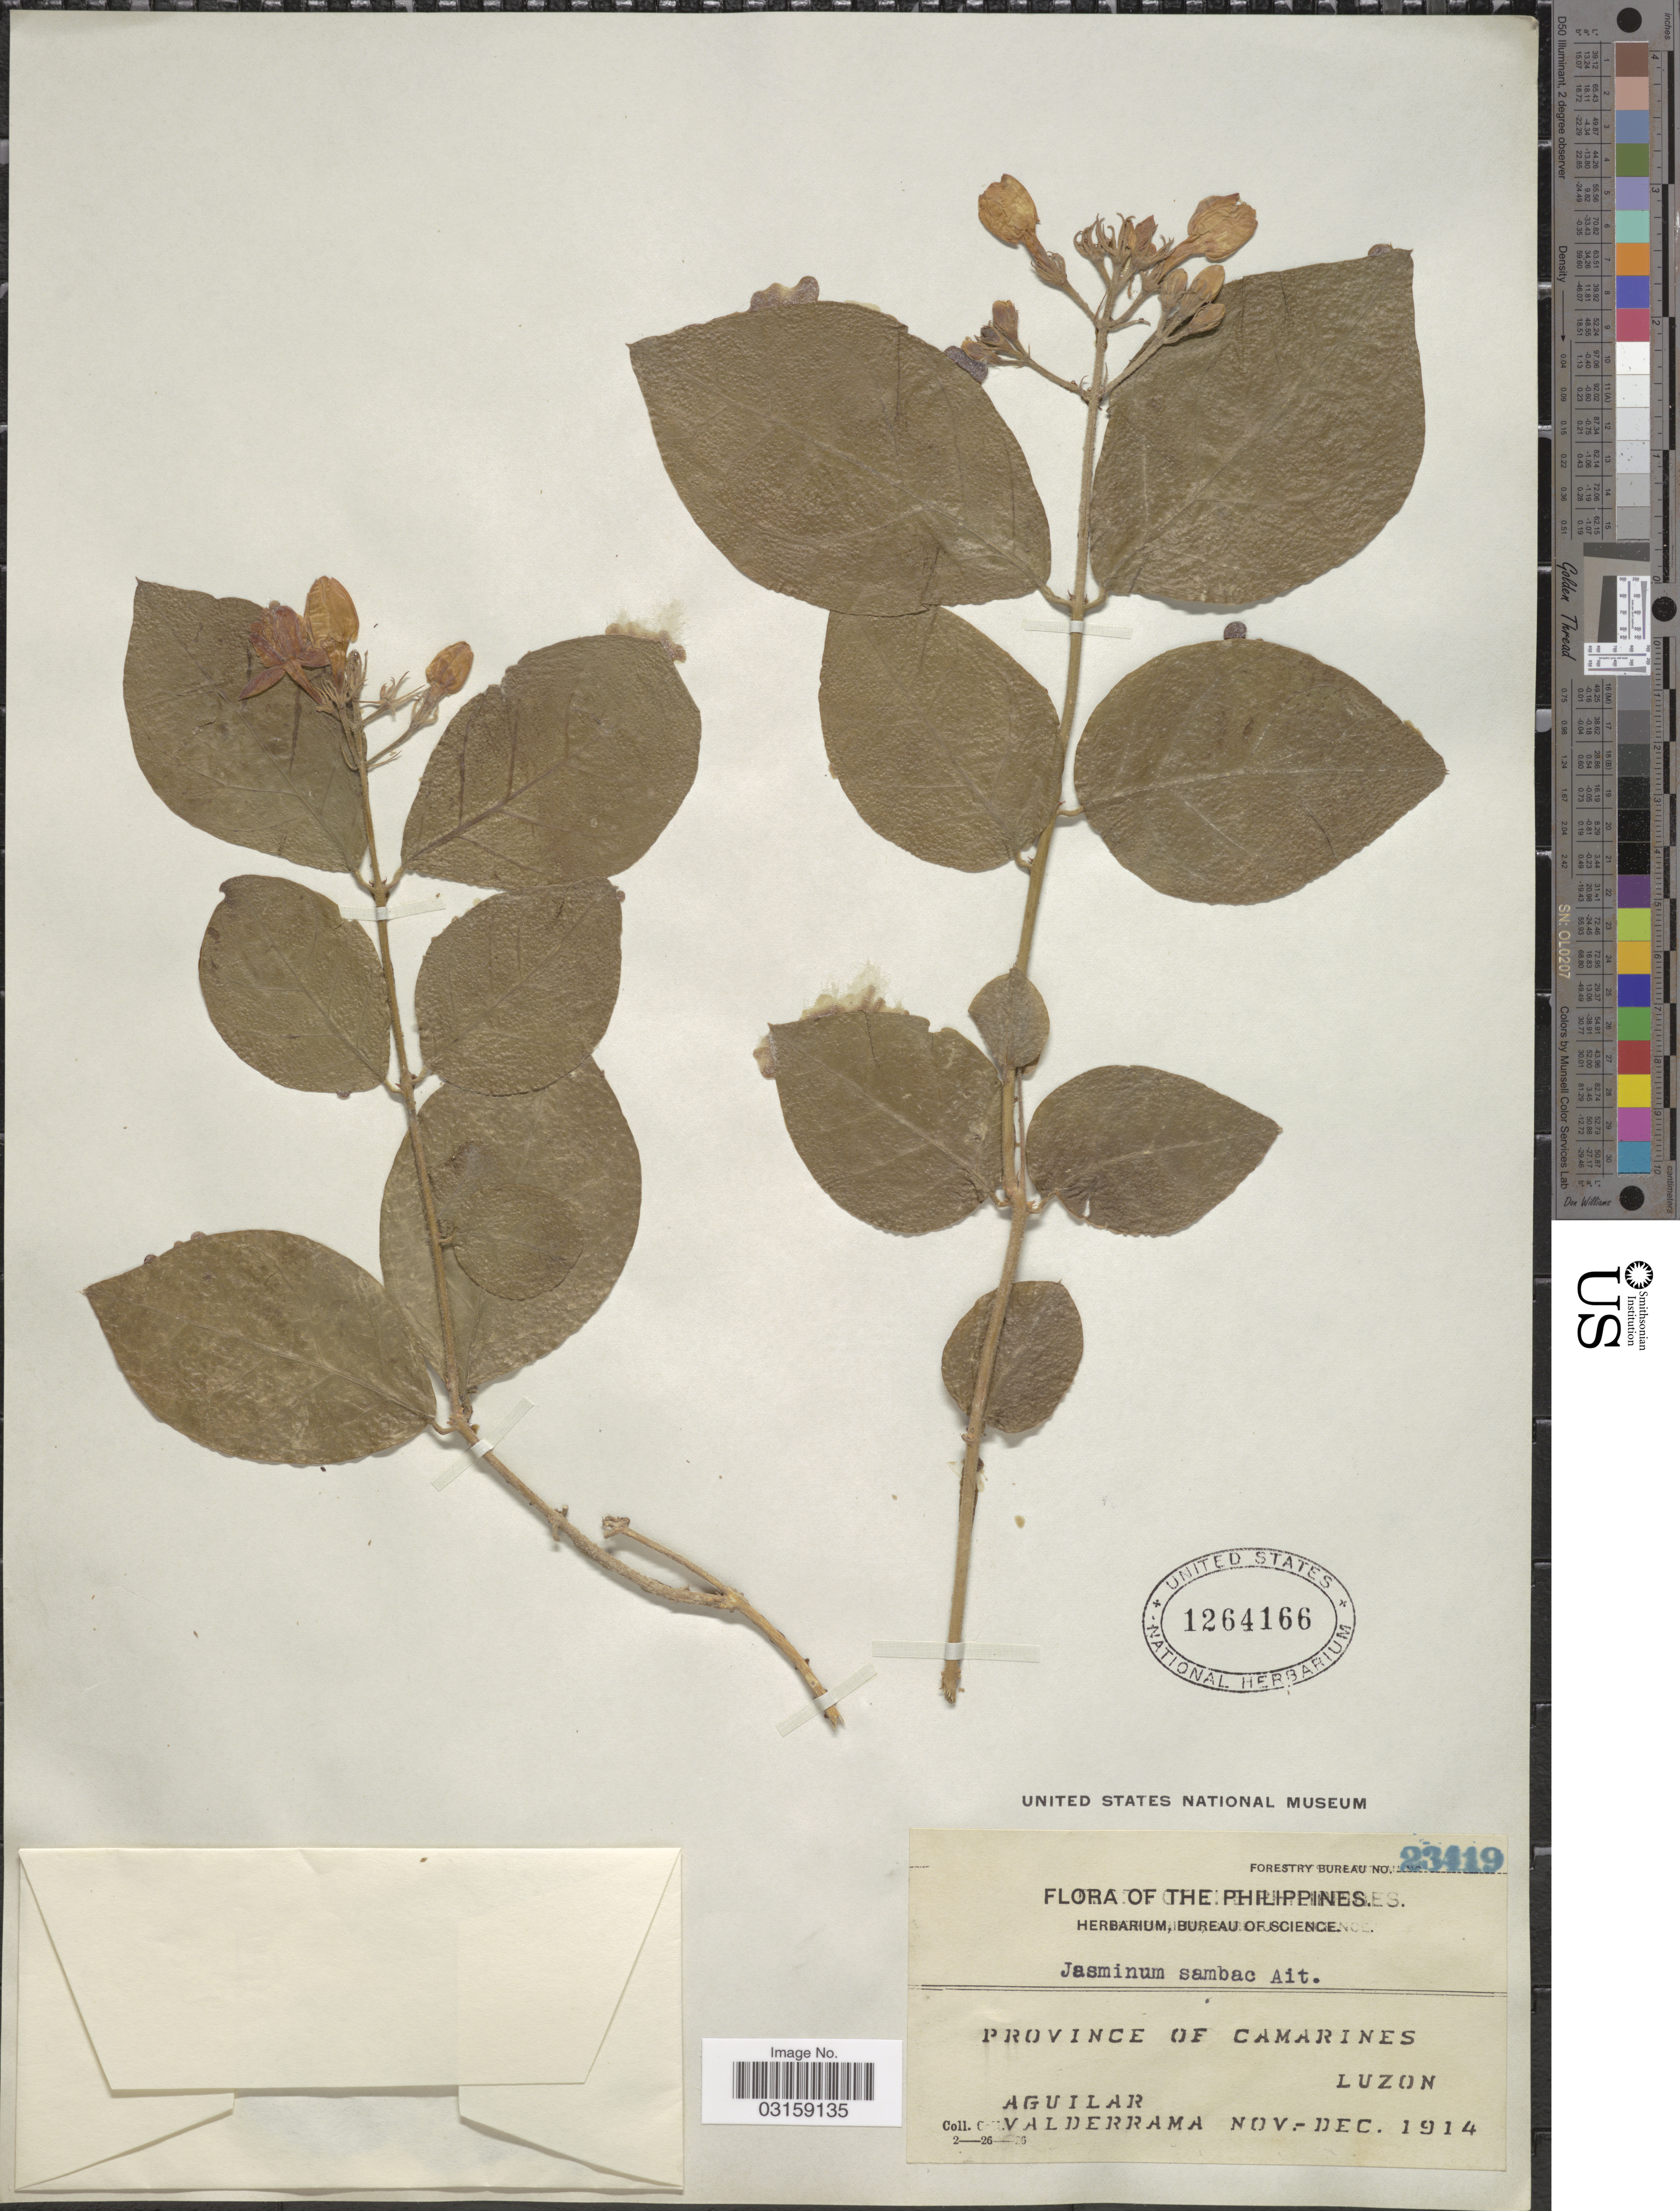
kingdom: Plantae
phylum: Tracheophyta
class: Magnoliopsida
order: Lamiales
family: Oleaceae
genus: Jasminum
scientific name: Jasminum sambac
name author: (L.) Aiton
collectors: -. Aguilar & -. Valderrama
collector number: Forestry Bureau 23419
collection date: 1914-11/1914-12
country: Philippines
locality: Province of Camarines, Luzon.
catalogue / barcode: US 1264166